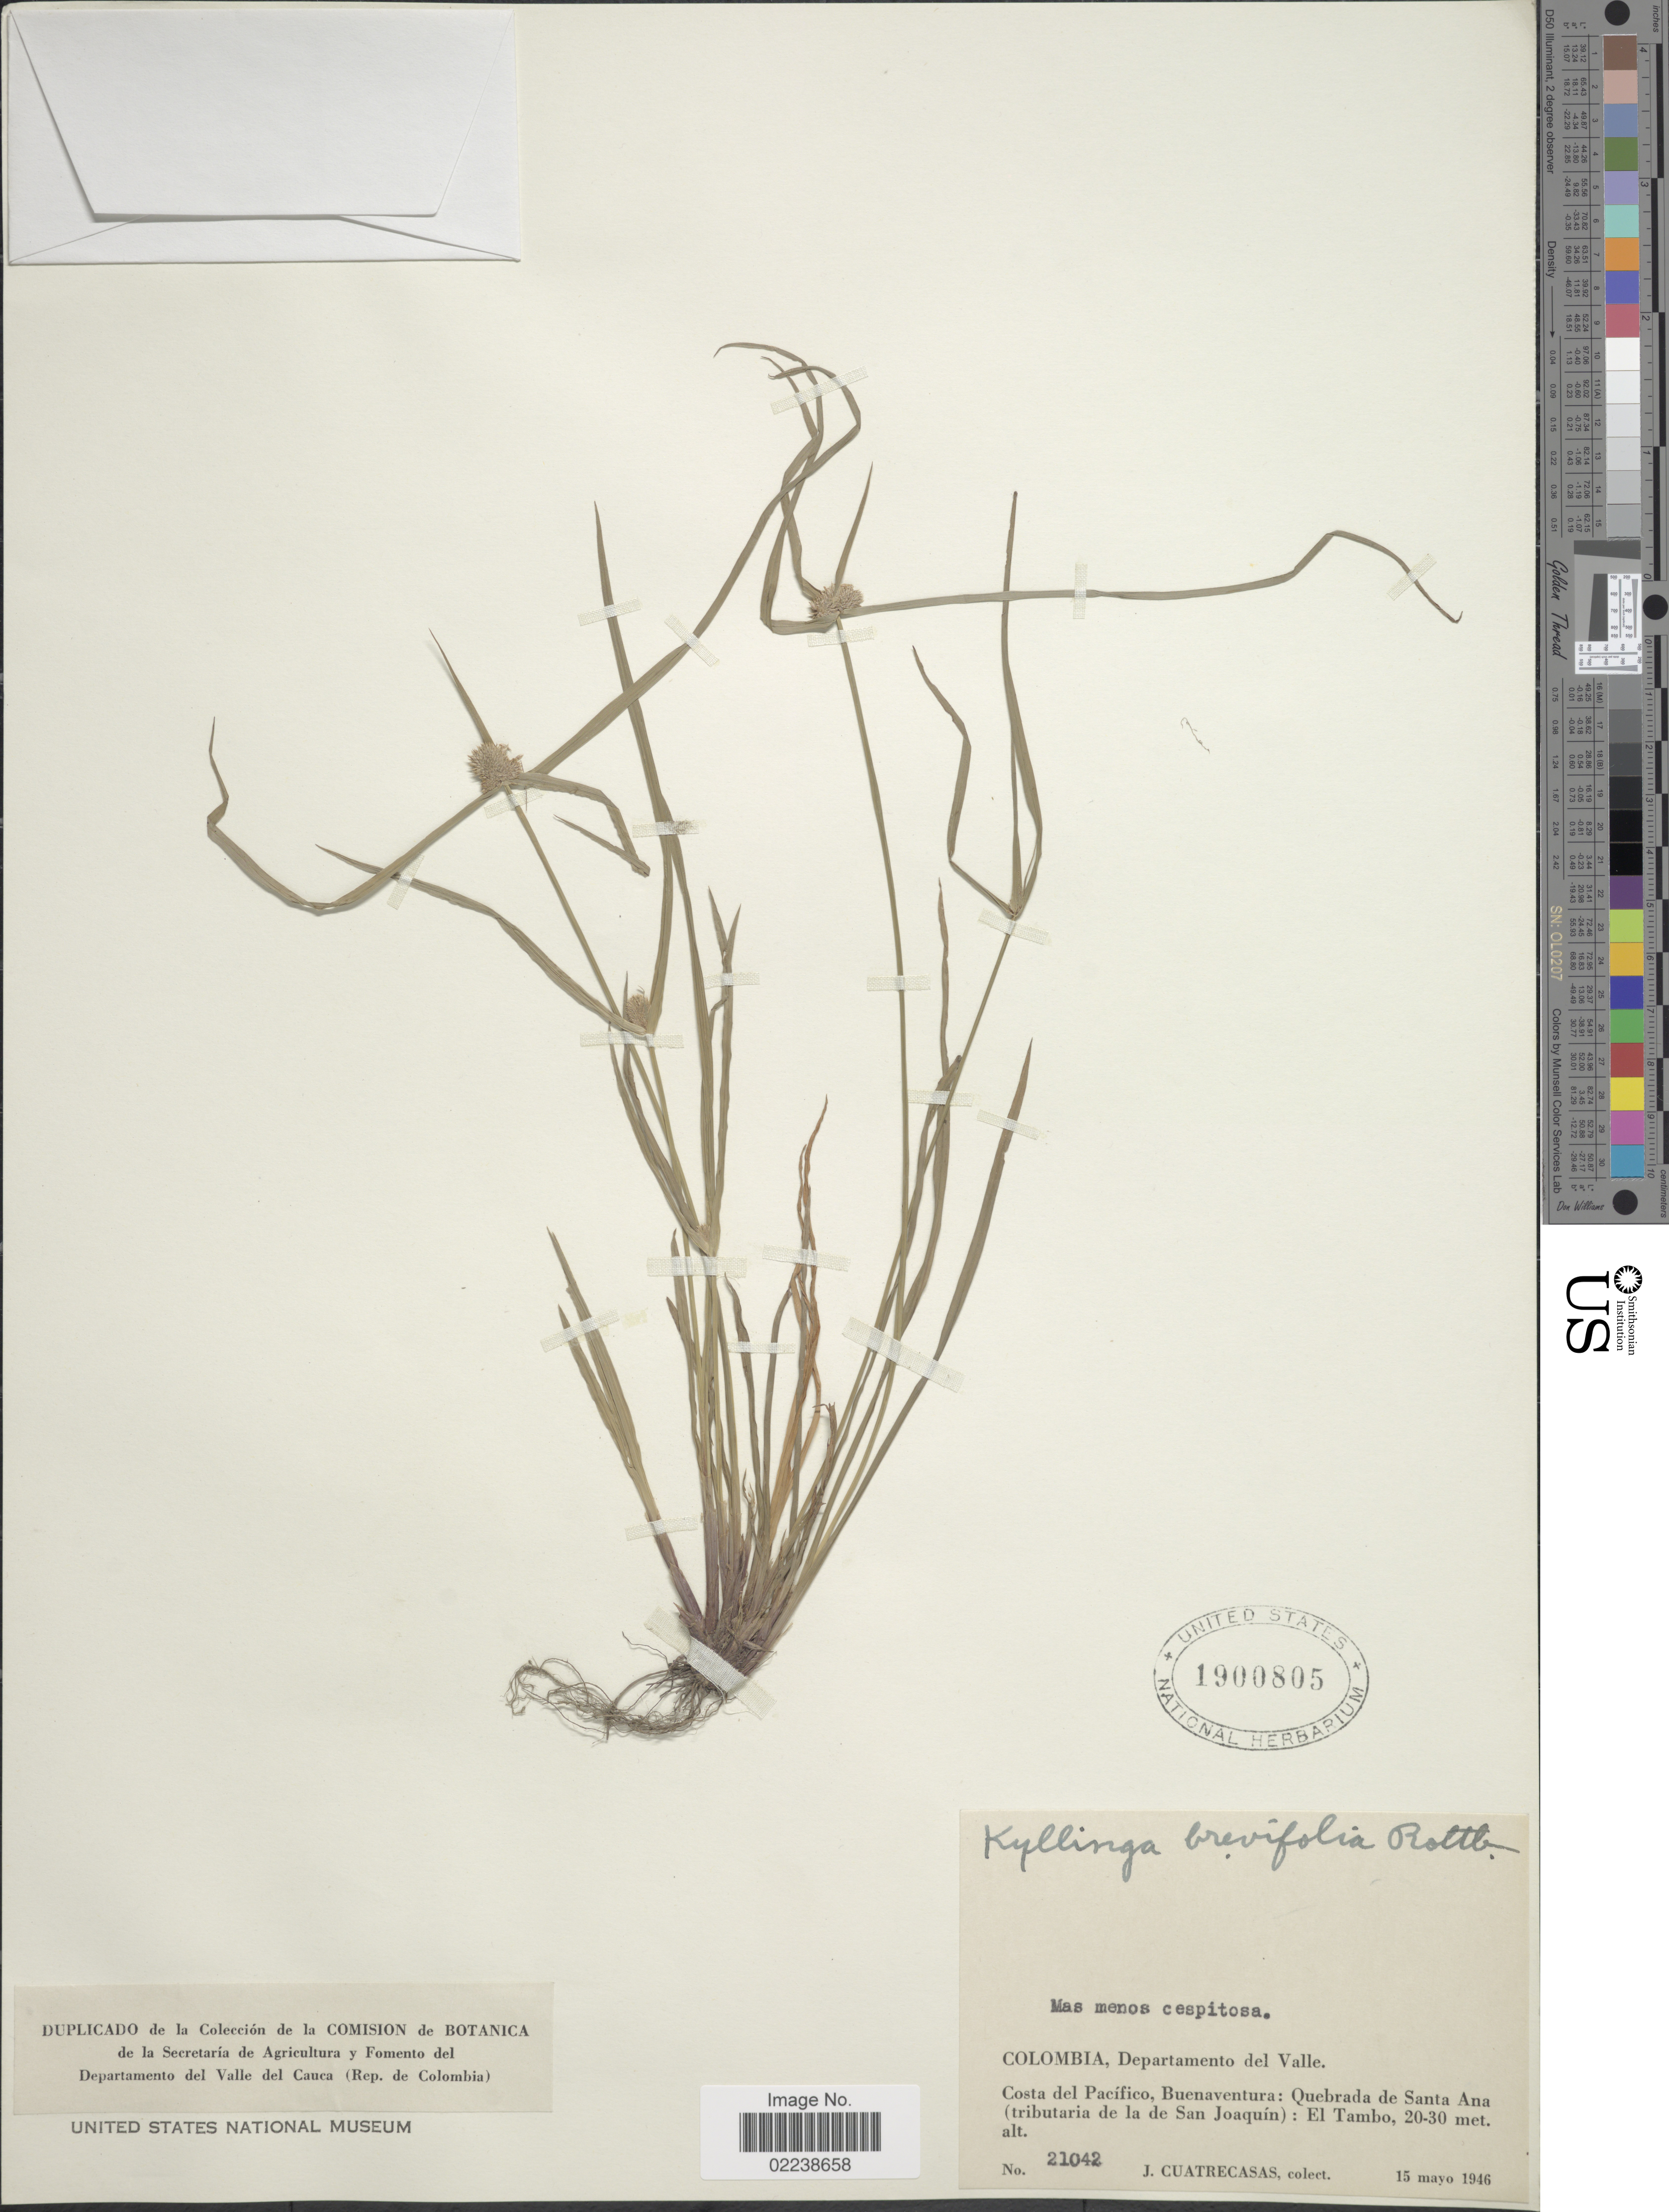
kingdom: Plantae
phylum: Tracheophyta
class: Liliopsida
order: Poales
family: Cyperaceae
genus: Cyperus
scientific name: Cyperus hortensis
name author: (Salzm. ex Steud.) Dorr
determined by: Strong, Mark T., (BOT), Smithsonian Institution - National Museum of Natural History (UNITED STATES)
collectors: J. Cuatrecasas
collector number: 21042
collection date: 1946-05-15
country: Colombia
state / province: Valle del Cauca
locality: Costa del Pacifico, Buenaventura: Quebrada de Santa Ana (tributaria de la San Joaquin): El Tambo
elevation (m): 20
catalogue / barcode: US 1900805